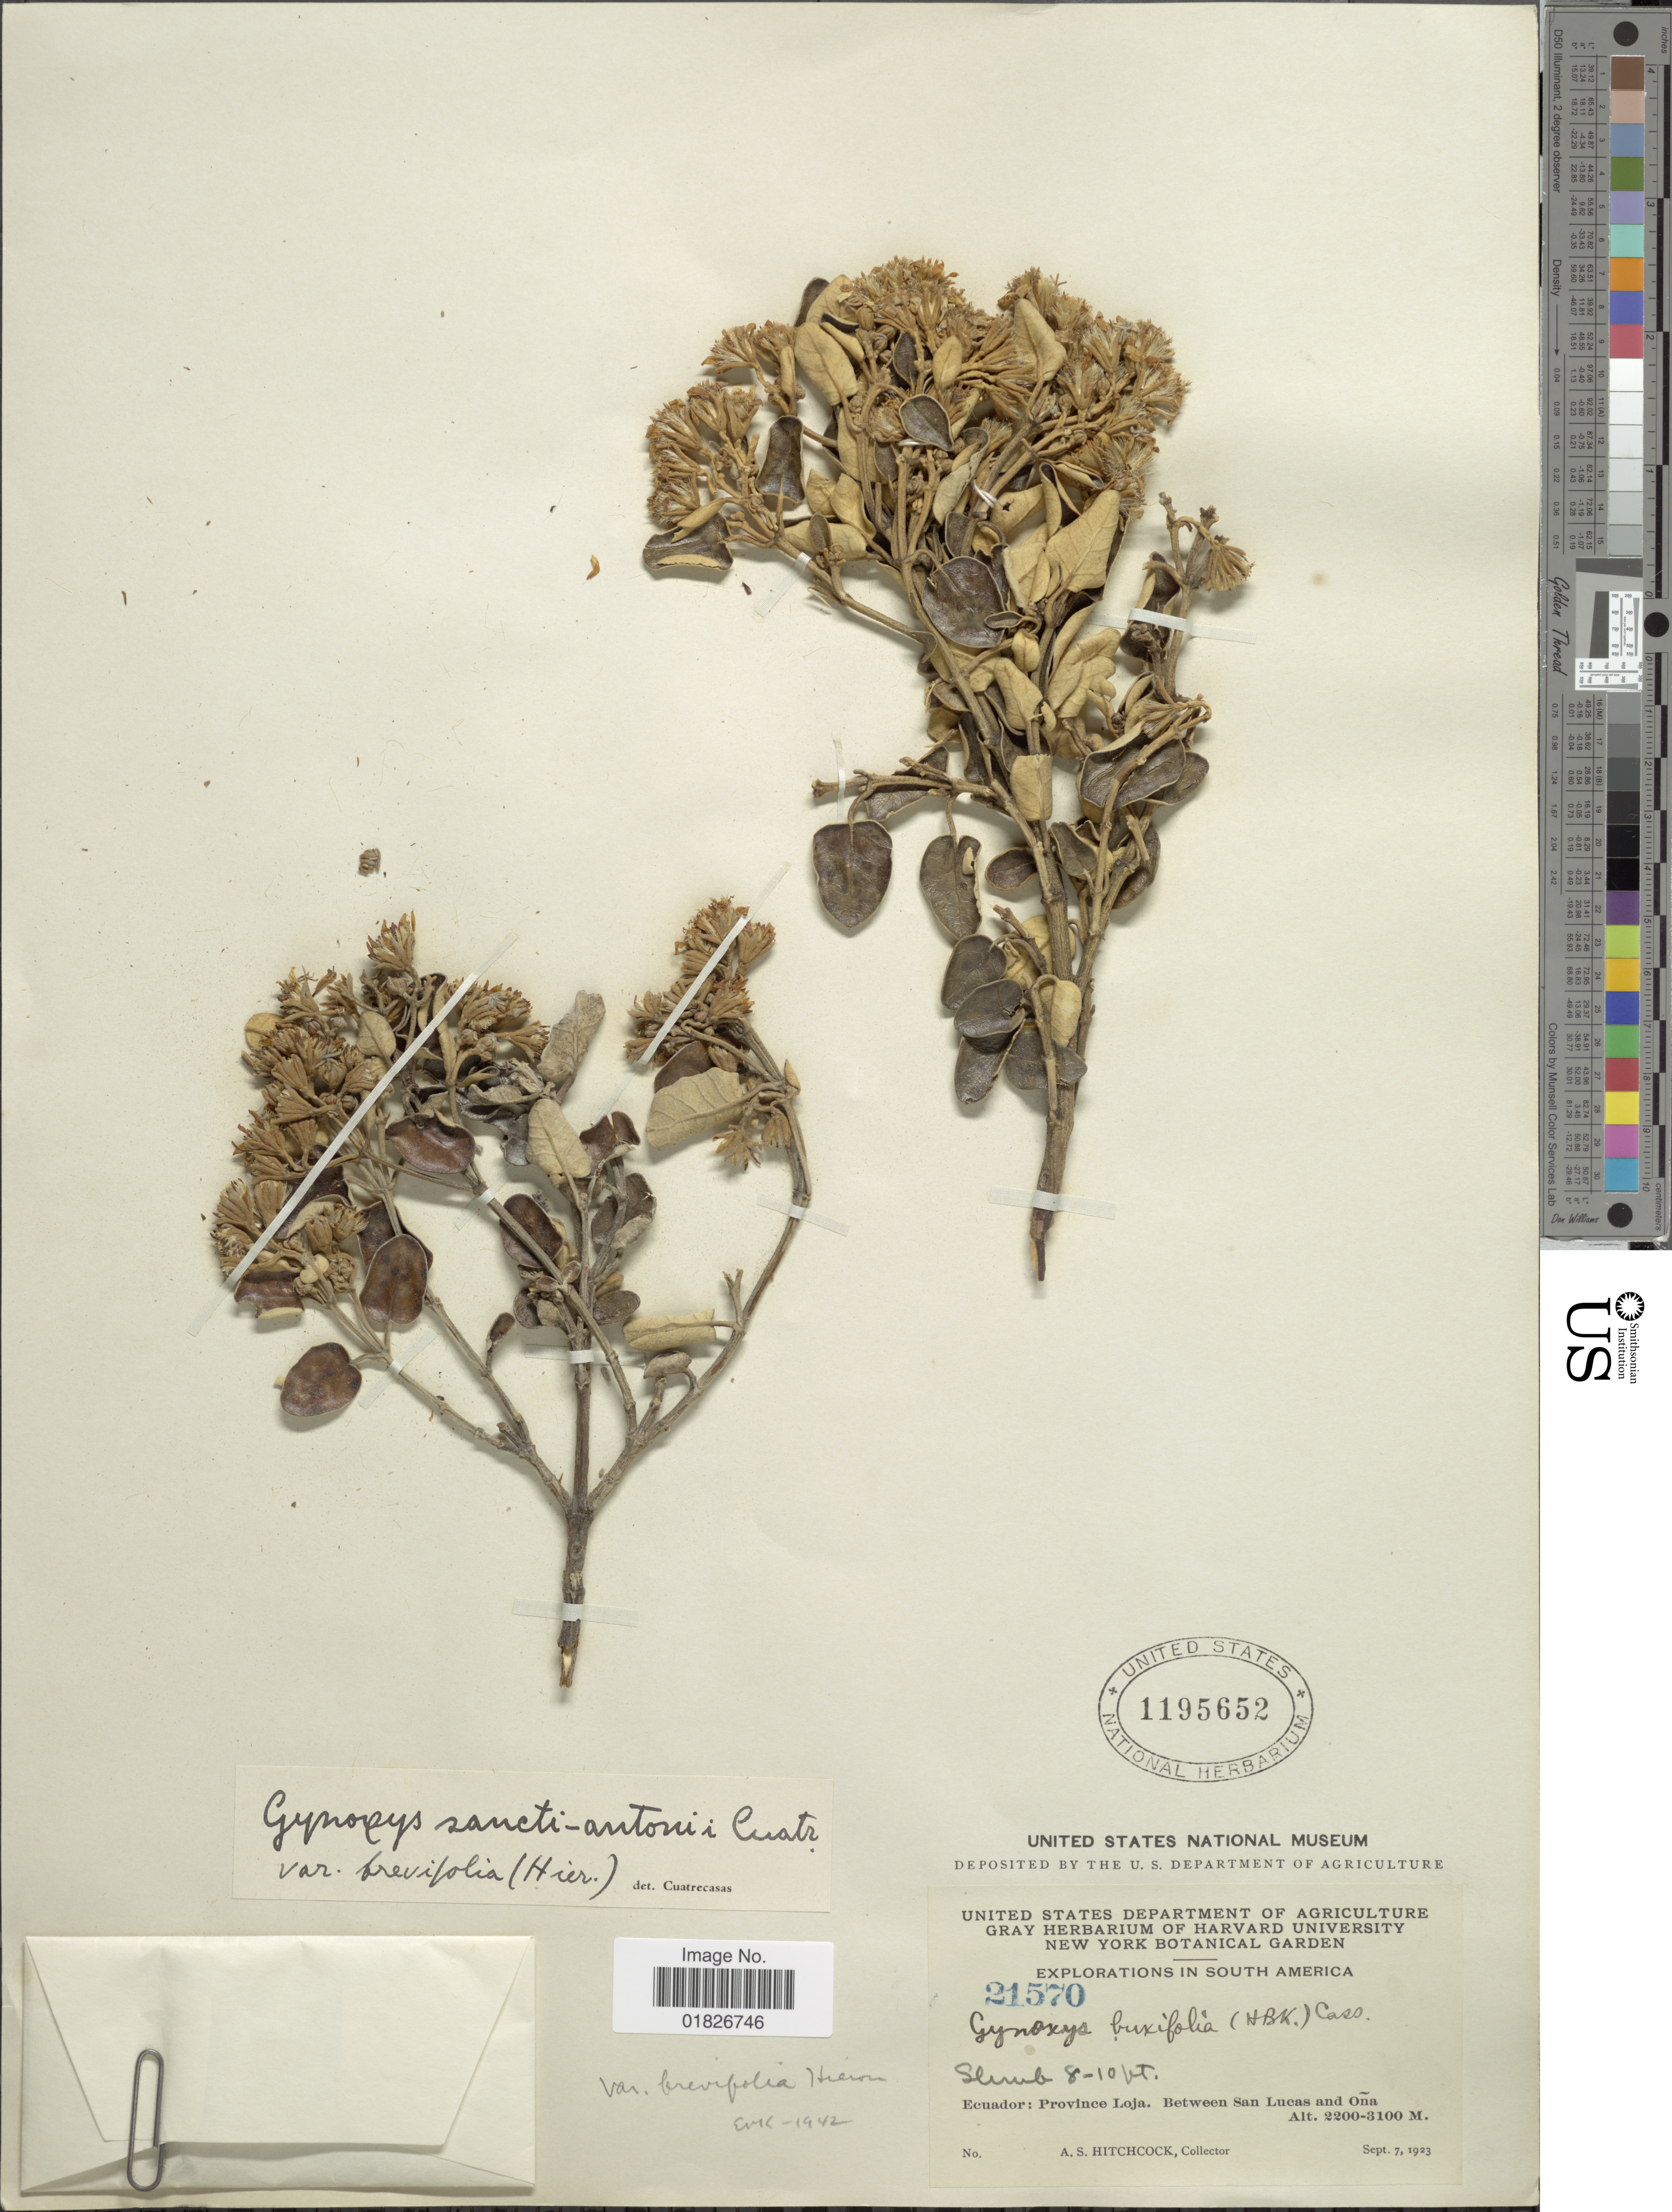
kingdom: Plantae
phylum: Tracheophyta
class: Magnoliopsida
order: Asterales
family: Asteraceae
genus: Gynoxys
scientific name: Gynoxys sp.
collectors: A. S. Hitchcock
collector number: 21570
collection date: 1923-09-07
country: Ecuador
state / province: Loja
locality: South America, between San Lucas and Ona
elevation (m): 2200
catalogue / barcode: US 1195652